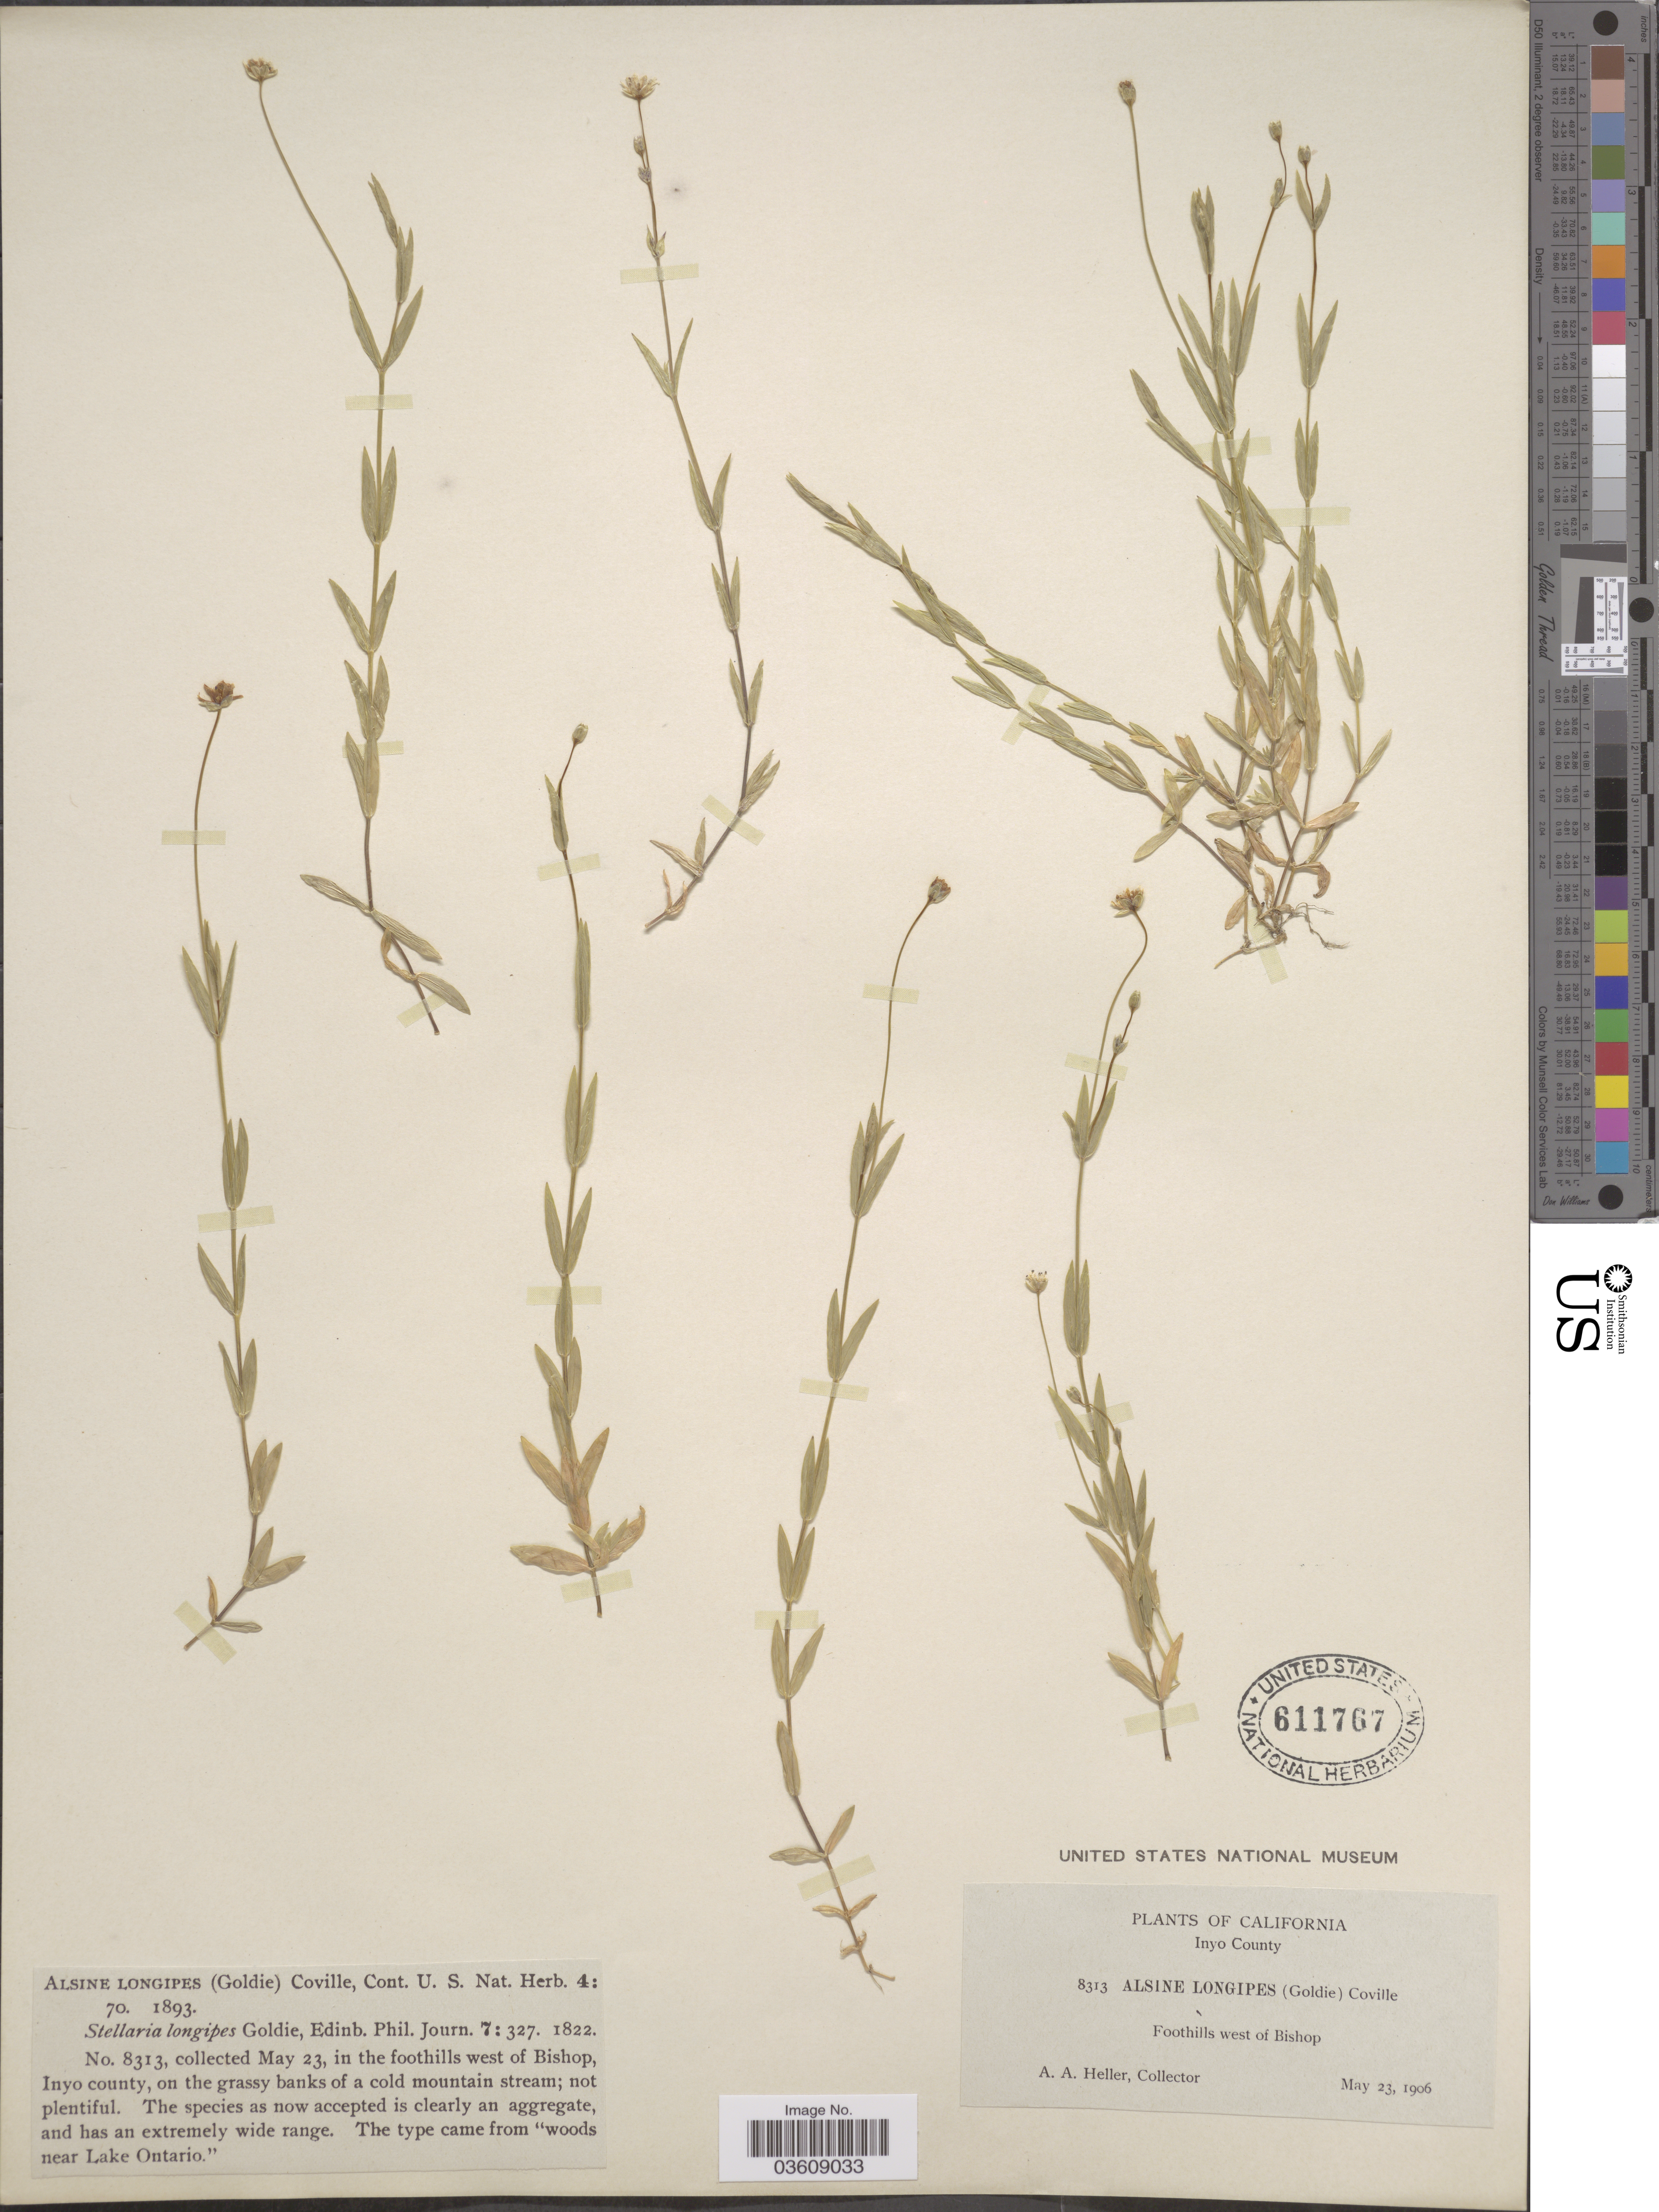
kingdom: Plantae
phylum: Tracheophyta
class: Magnoliopsida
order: Caryophyllales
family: Caryophyllaceae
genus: Stellaria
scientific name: Stellaria longipes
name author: Goldie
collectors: A. A. Heller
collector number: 8313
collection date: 1906-05-23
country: United States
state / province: California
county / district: Inyo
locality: Inyo County. Foothills west of Bishop.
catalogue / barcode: US 611767